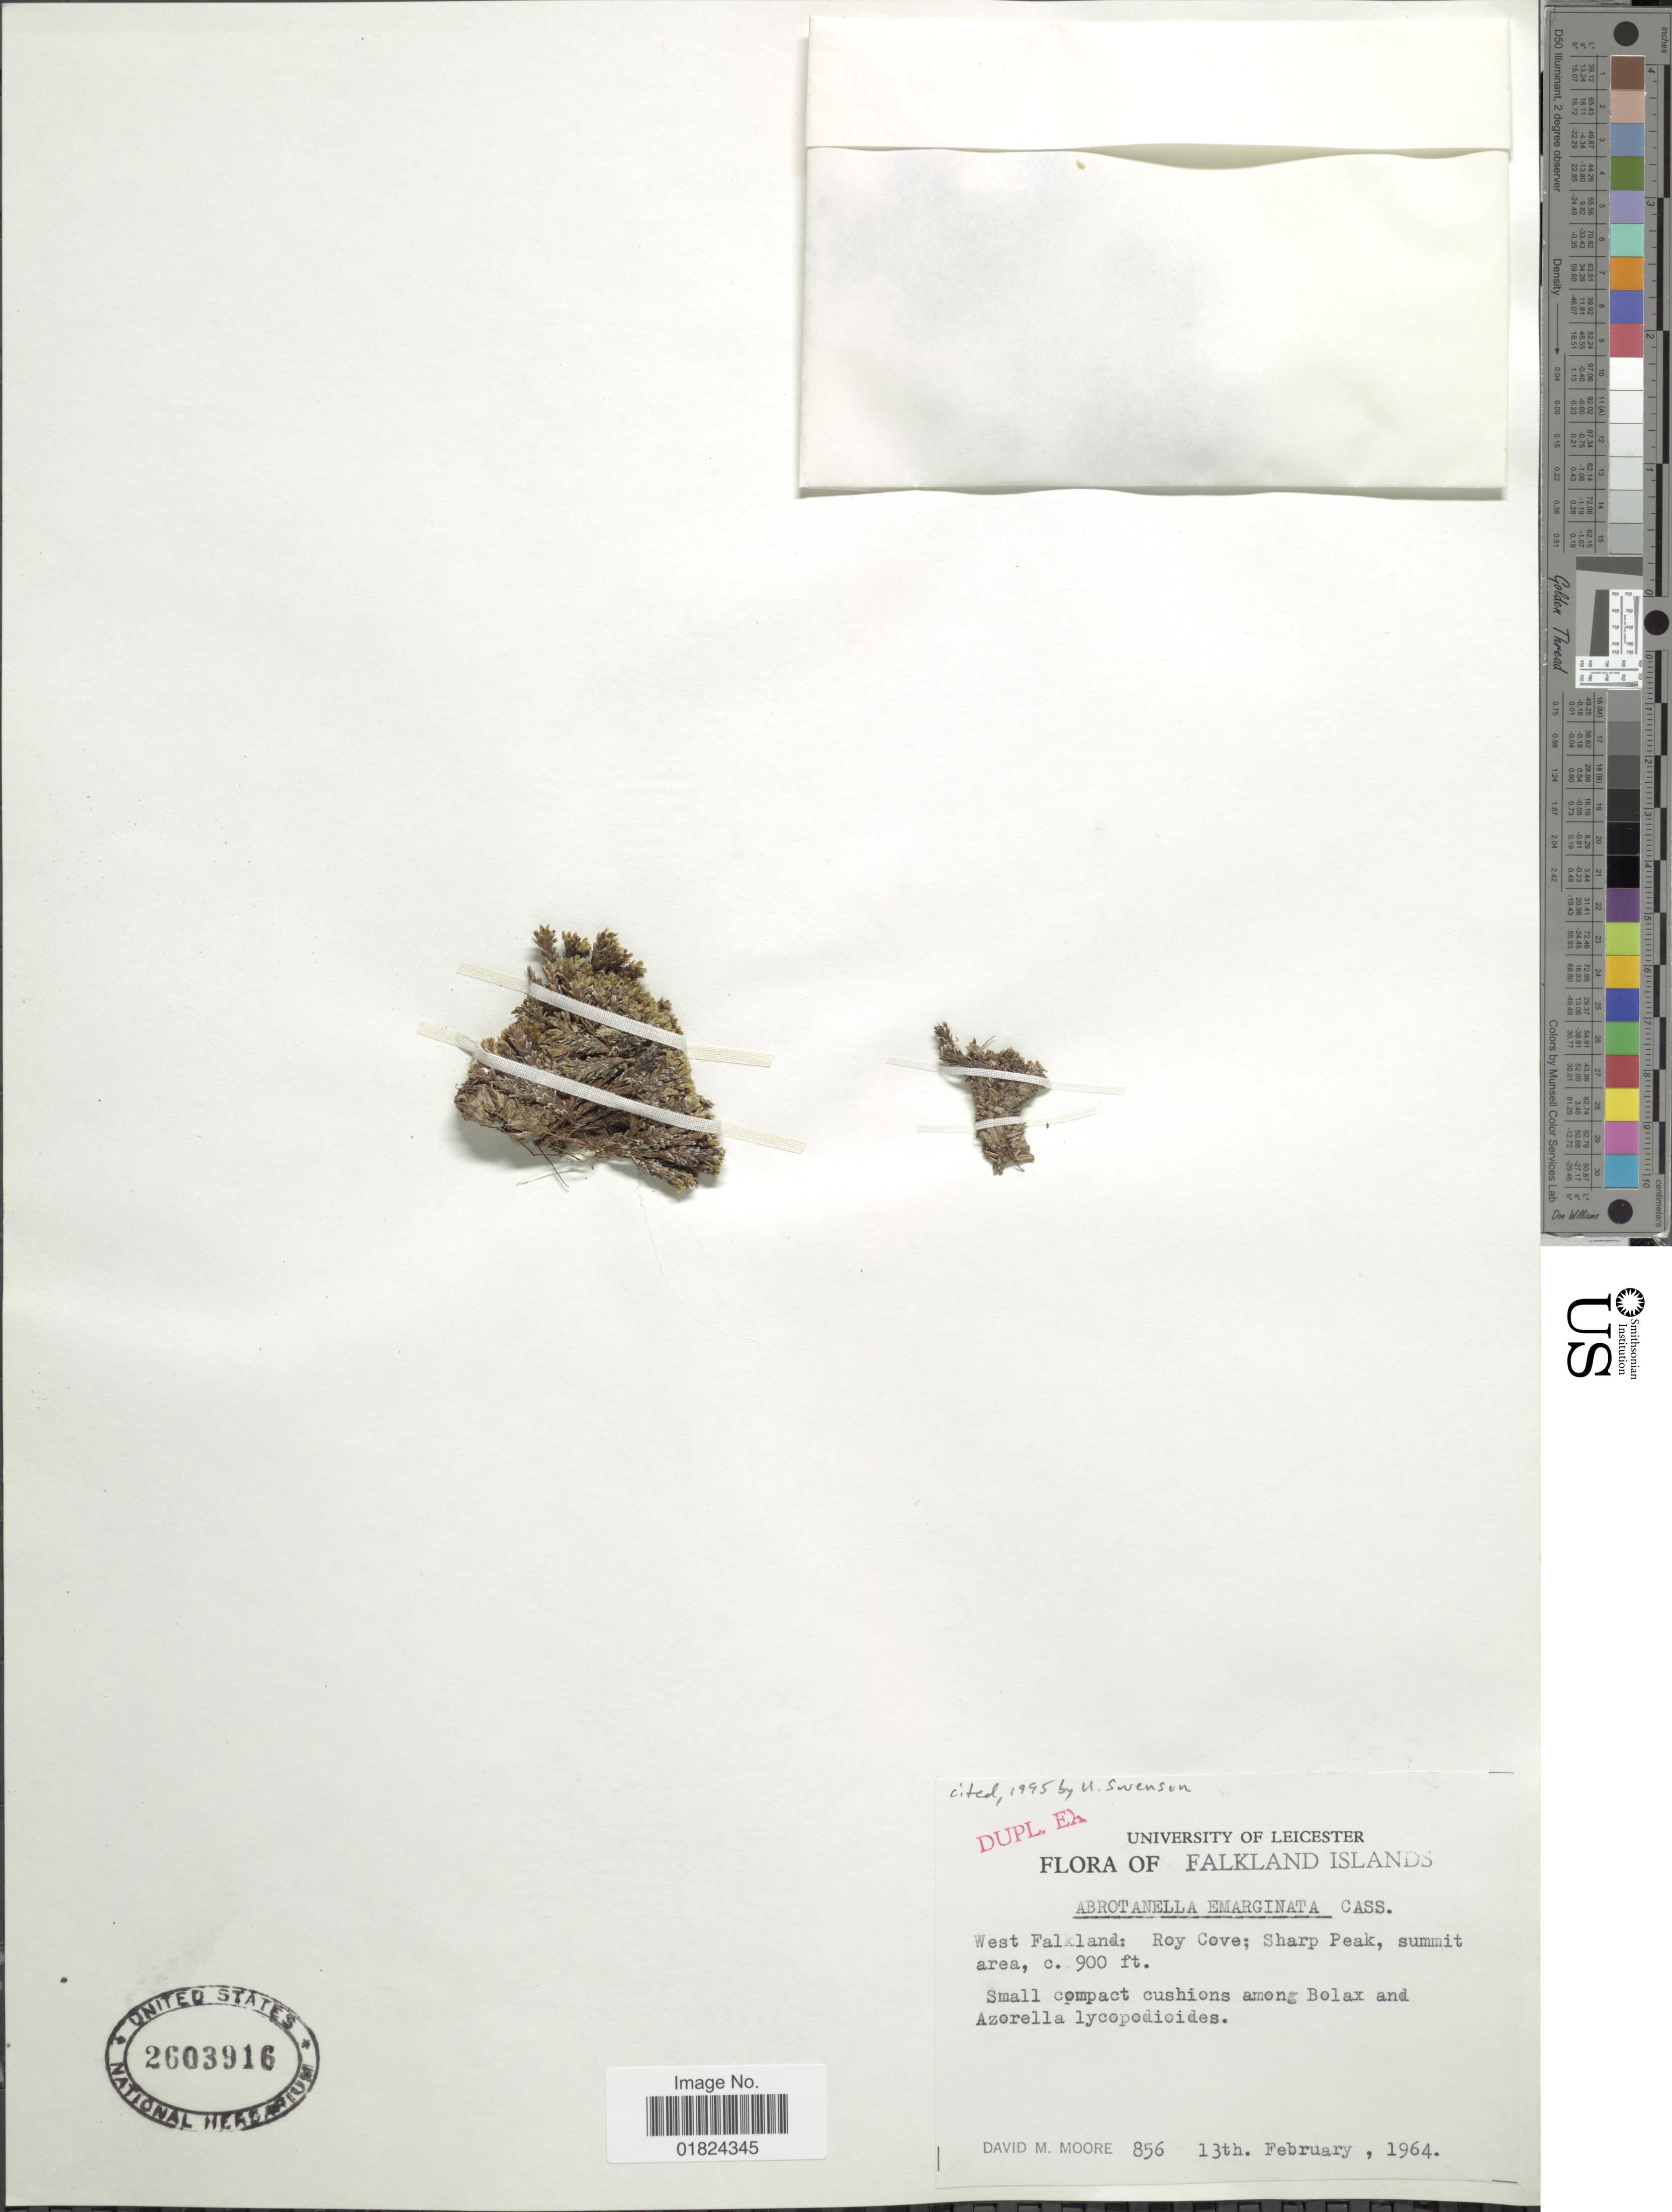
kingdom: Plantae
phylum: Tracheophyta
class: Magnoliopsida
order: Asterales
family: Asteraceae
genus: Abrotanella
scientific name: Abrotanella emarginata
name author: (Cass. ex Gaudich.) Cass.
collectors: D. Moore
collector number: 856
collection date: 1964-02-13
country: Falkland Islands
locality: West Falkland: Roy Cove; Sharp Peak, summit area.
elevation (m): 274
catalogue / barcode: US 2603916